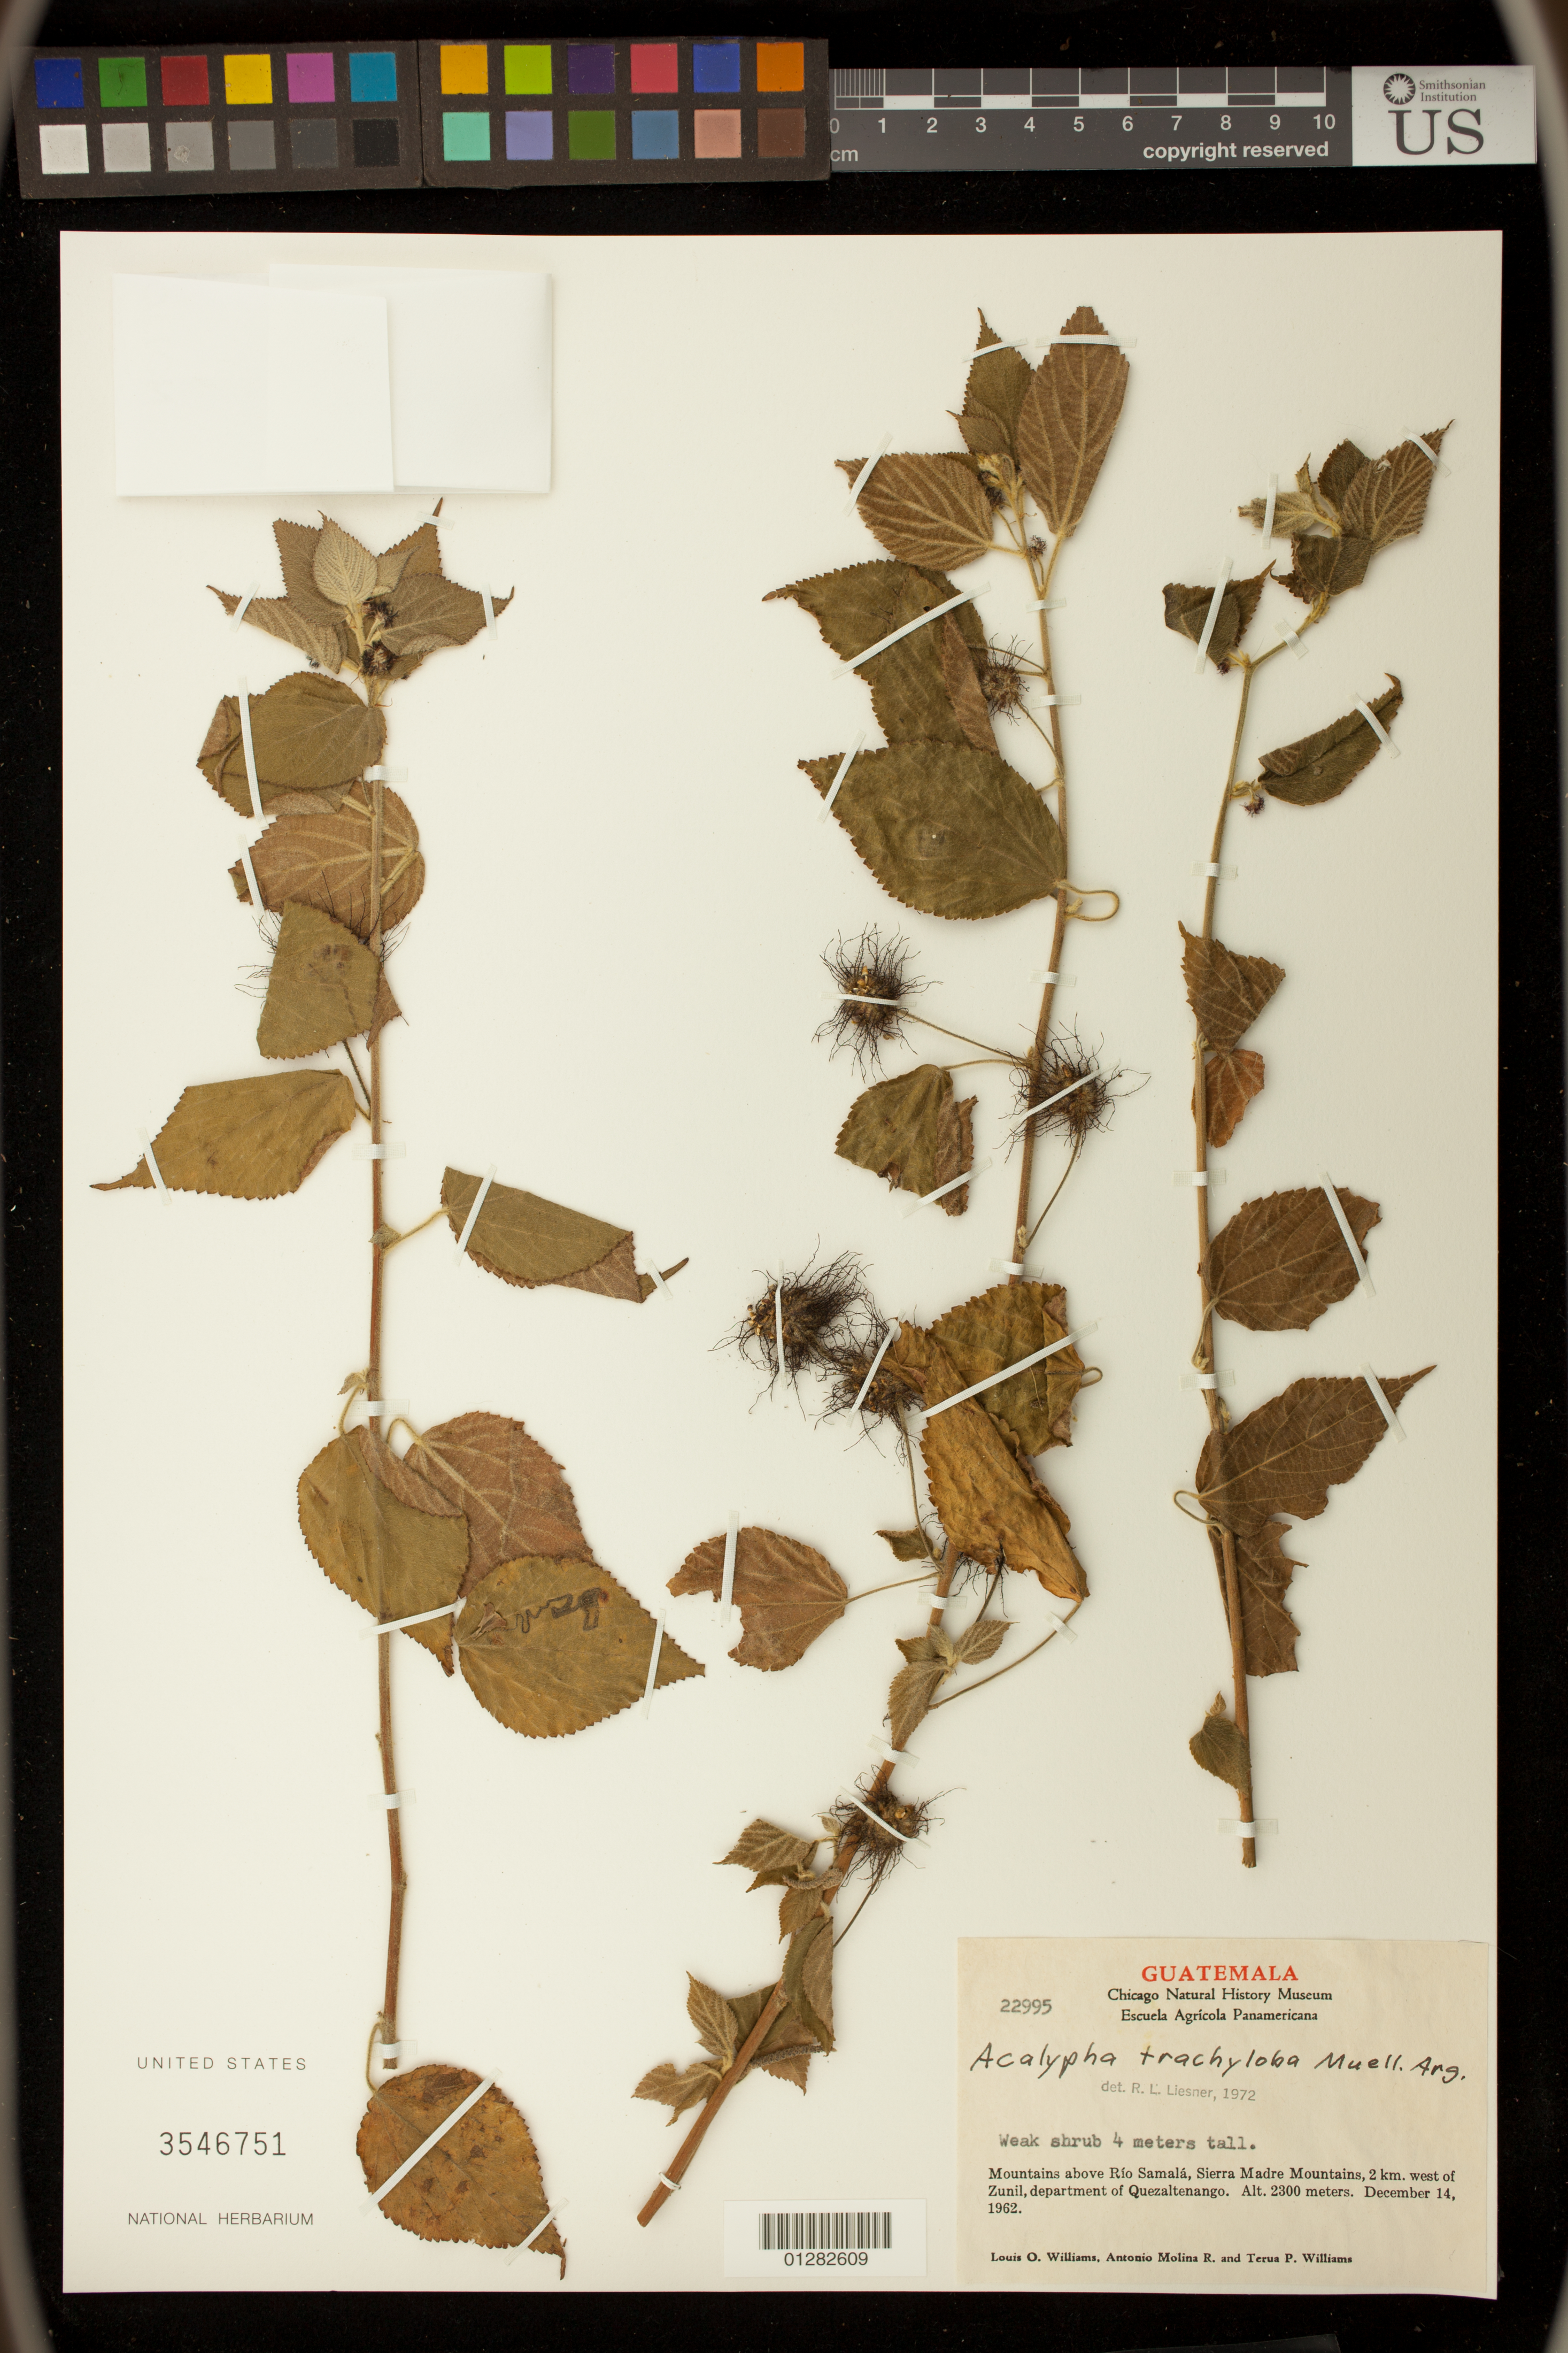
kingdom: Plantae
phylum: Tracheophyta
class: Magnoliopsida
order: Malpighiales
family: Euphorbiaceae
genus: Acalypha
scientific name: Acalypha trachyloba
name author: Müll. Arg.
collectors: E. Cabrera & H. de Cabrera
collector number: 22995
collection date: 1962-12-14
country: Guatemala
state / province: Quetzaltenango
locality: Mountains above Rio Samala, Sierra Madre Mountains, 2 km west of Zunil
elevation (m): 2399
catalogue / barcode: US 3546751